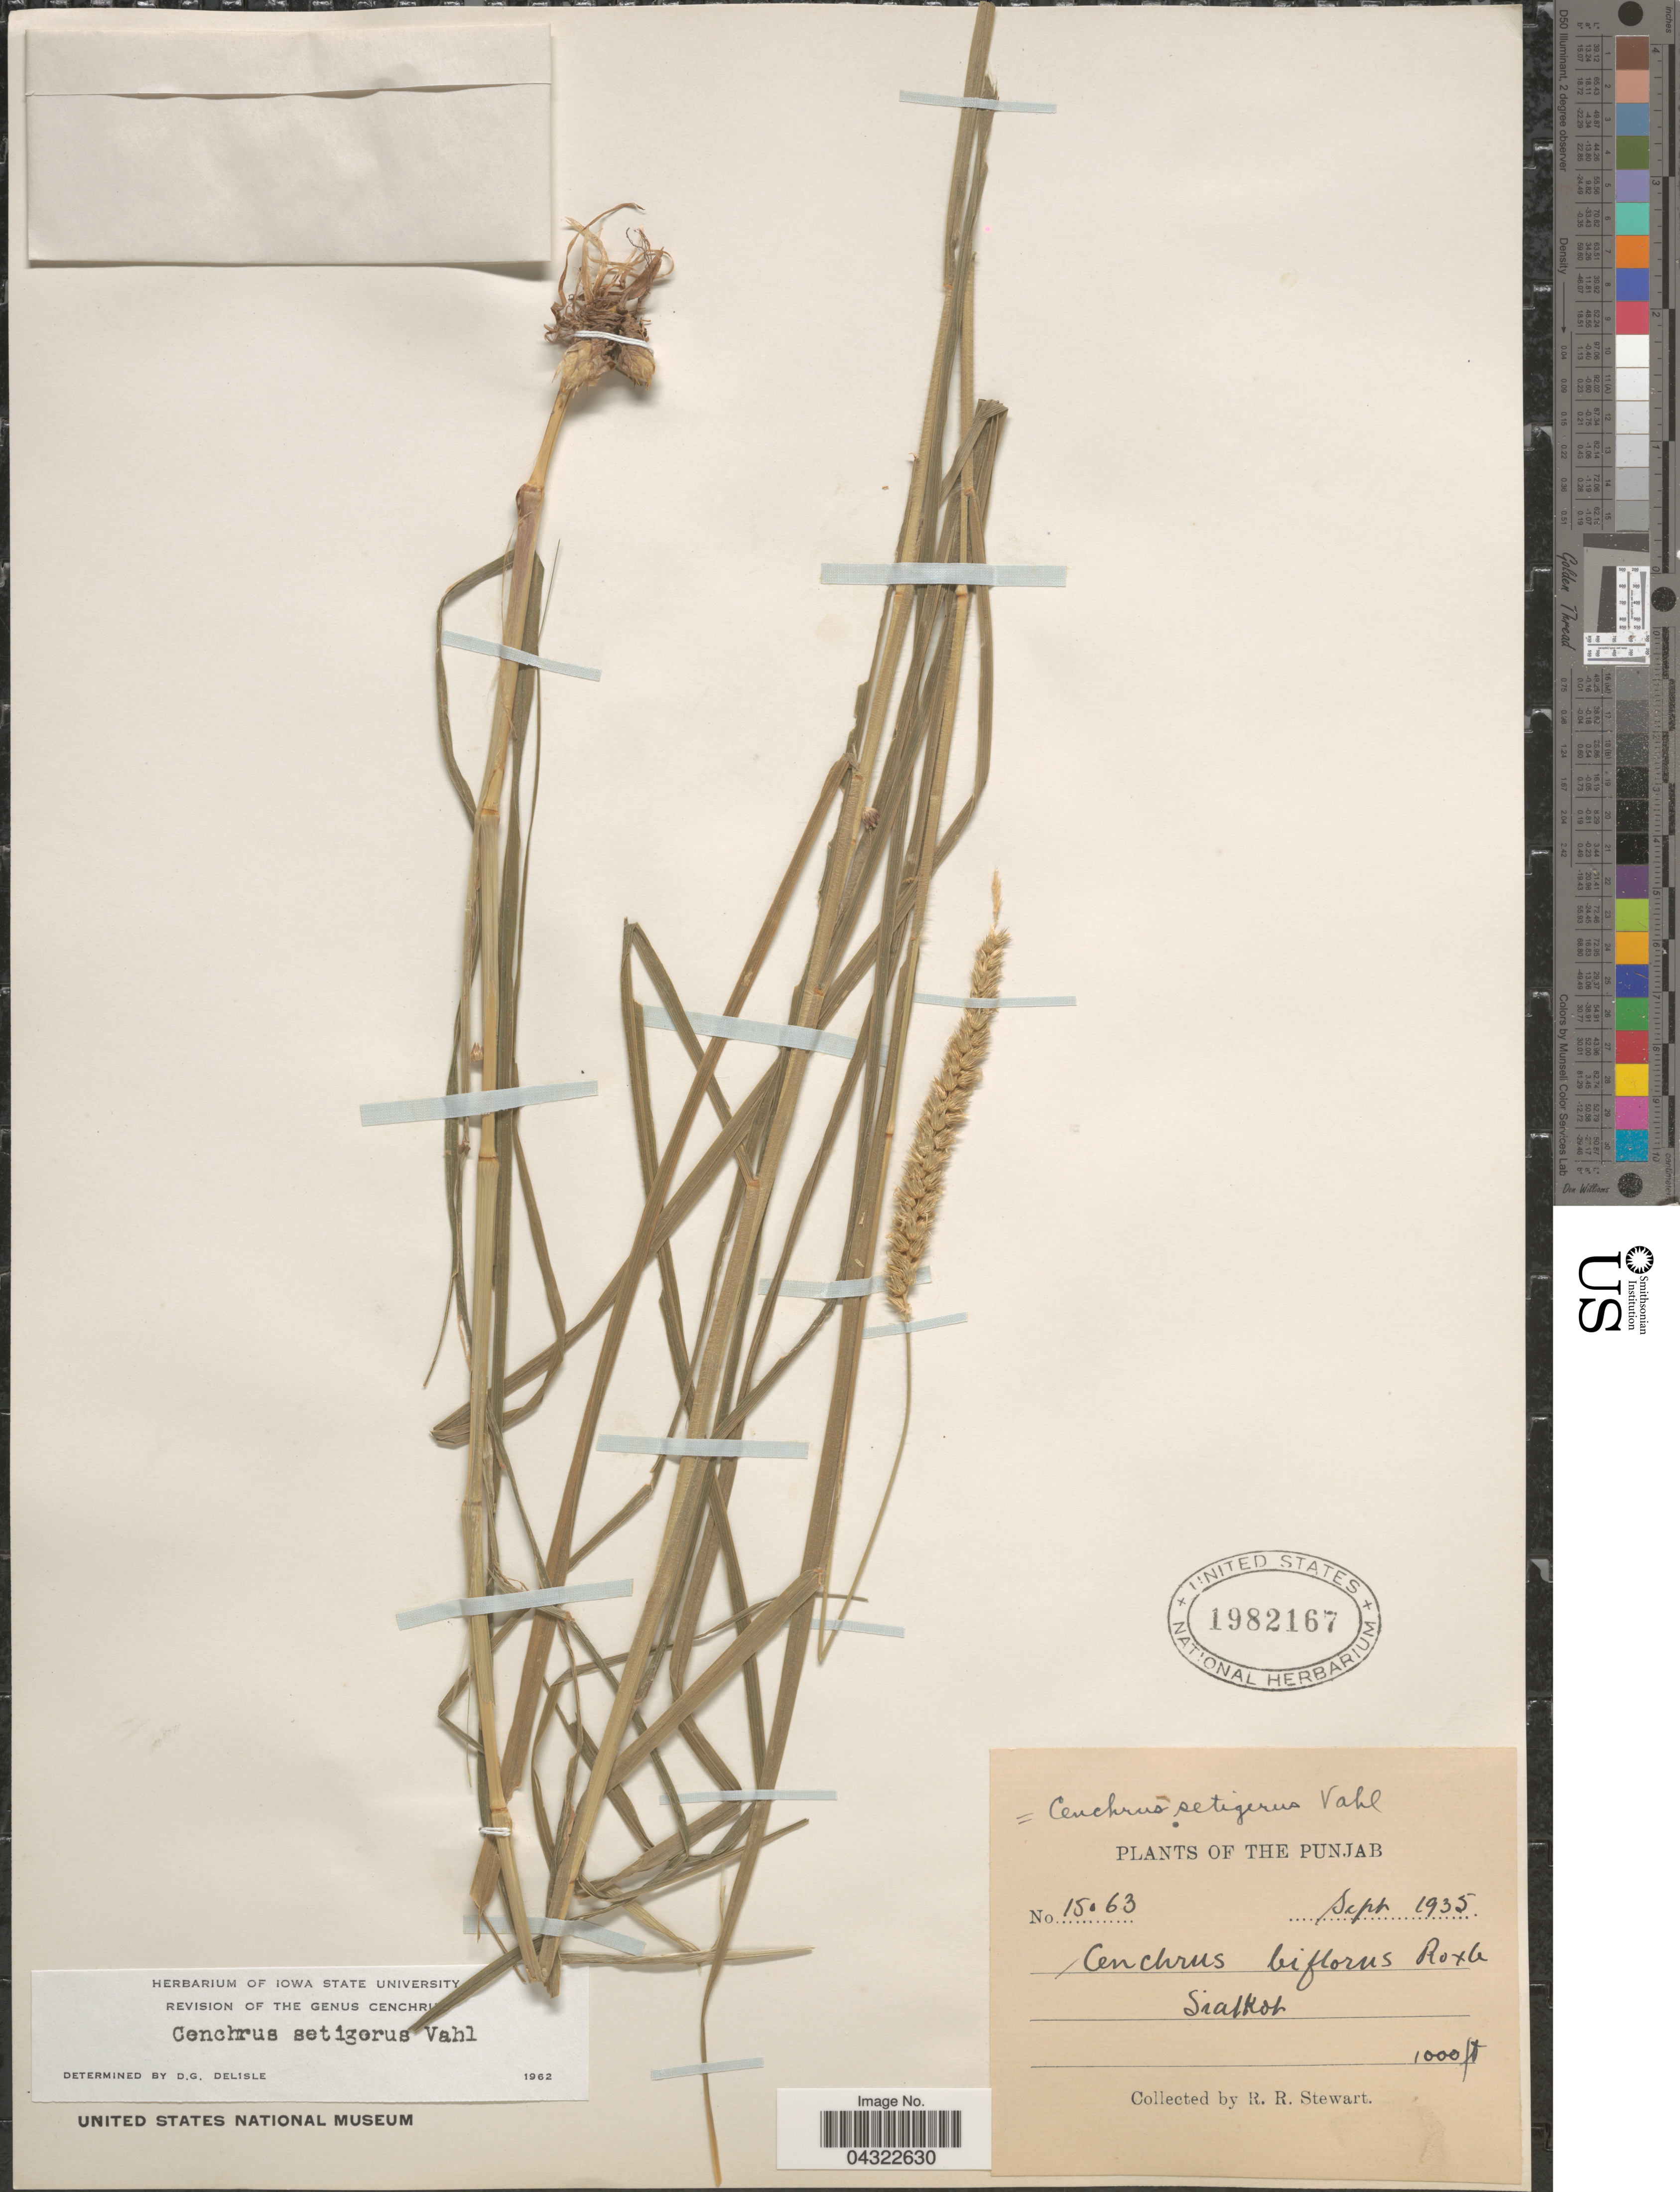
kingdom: Plantae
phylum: Tracheophyta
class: Liliopsida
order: Poales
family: Poaceae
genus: Cenchrus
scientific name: Cenchrus setiger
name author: Vahl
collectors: R. Stewart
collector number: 15063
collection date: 1935-09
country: Pakistan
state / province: Punjab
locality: The Punjab. Sialkot.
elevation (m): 305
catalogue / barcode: US 1982167